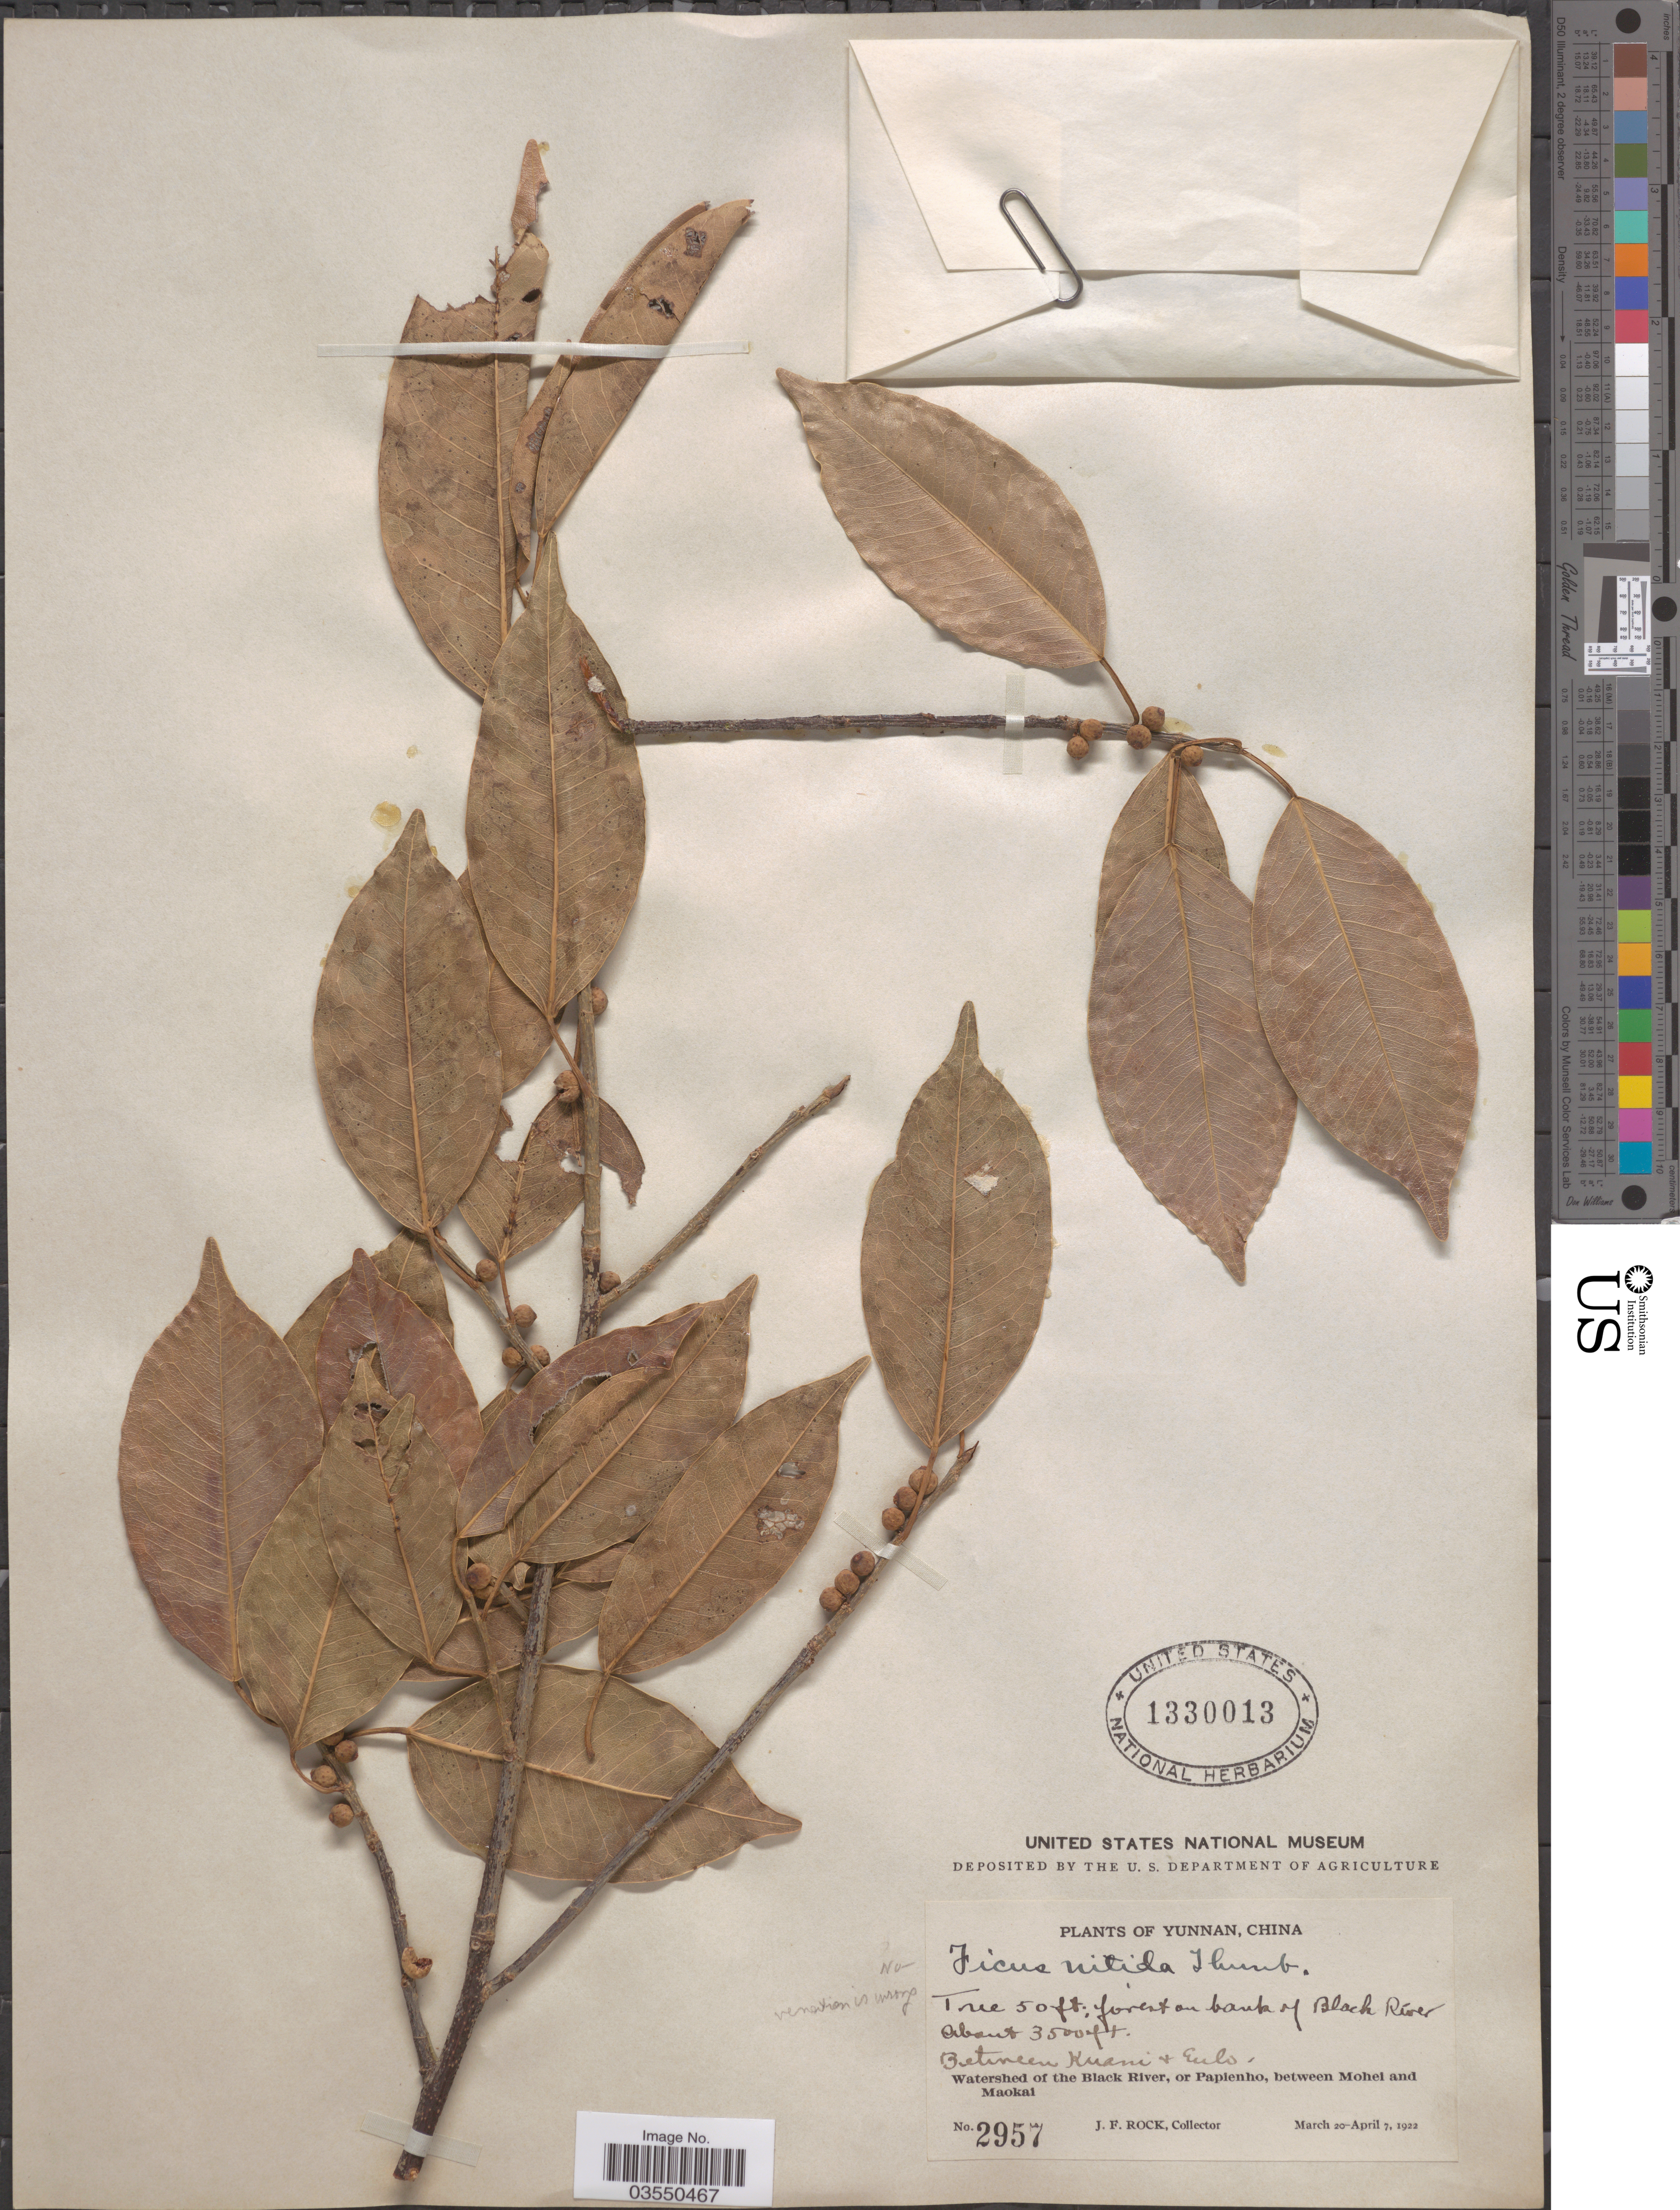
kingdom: Plantae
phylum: Tracheophyta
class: Magnoliopsida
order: Rosales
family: Moraceae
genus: Ficus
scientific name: Ficus microcarpa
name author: L. f.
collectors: J. Rock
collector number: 2957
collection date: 1922-03-20/1922-04-07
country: China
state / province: Yunnan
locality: Between Kuani* & Eulo*. Watershed of the Black River, or Papienho, between Mohei and Maokai.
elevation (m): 1067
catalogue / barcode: US 1330013